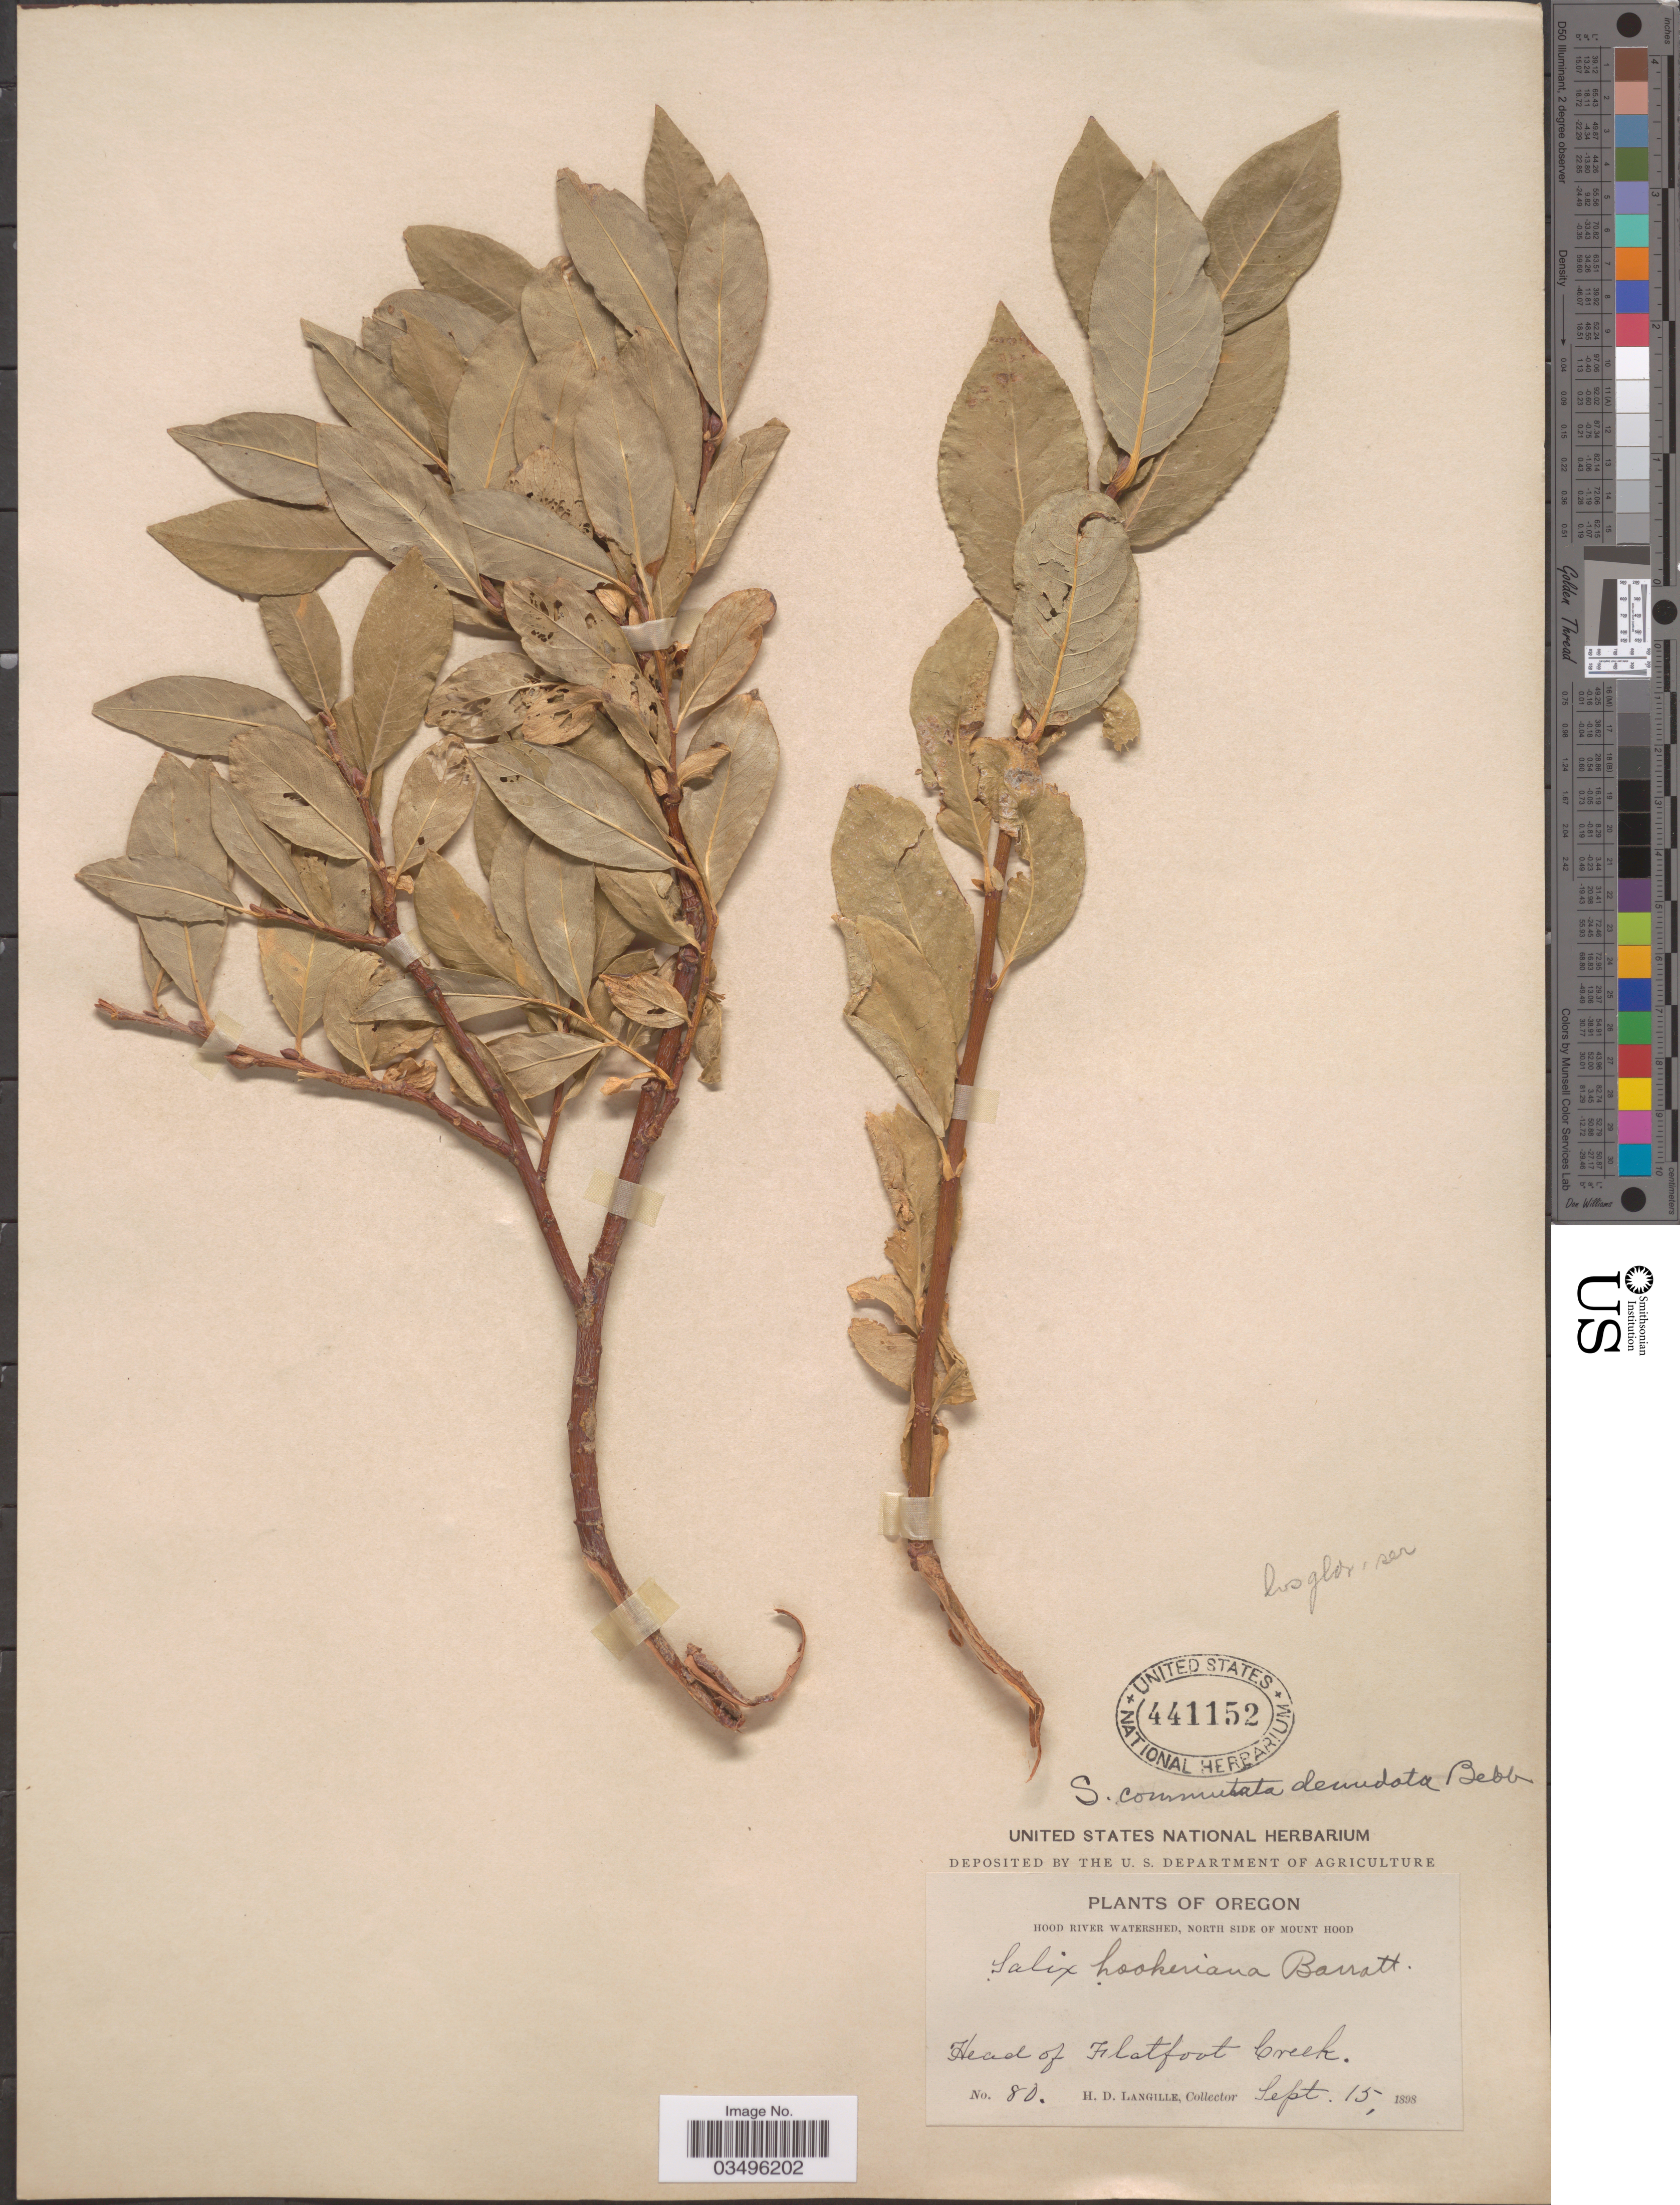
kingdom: Plantae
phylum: Tracheophyta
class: Magnoliopsida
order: Malpighiales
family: Salicaceae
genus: Salix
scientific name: Salix commutata var. denudata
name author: Bebb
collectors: H. Langille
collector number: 80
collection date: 1898-09-15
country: United States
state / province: Oregon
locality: Hood River Watershed, north side of Mount Hood. Head of Flatfoot Creek.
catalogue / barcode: US 441152